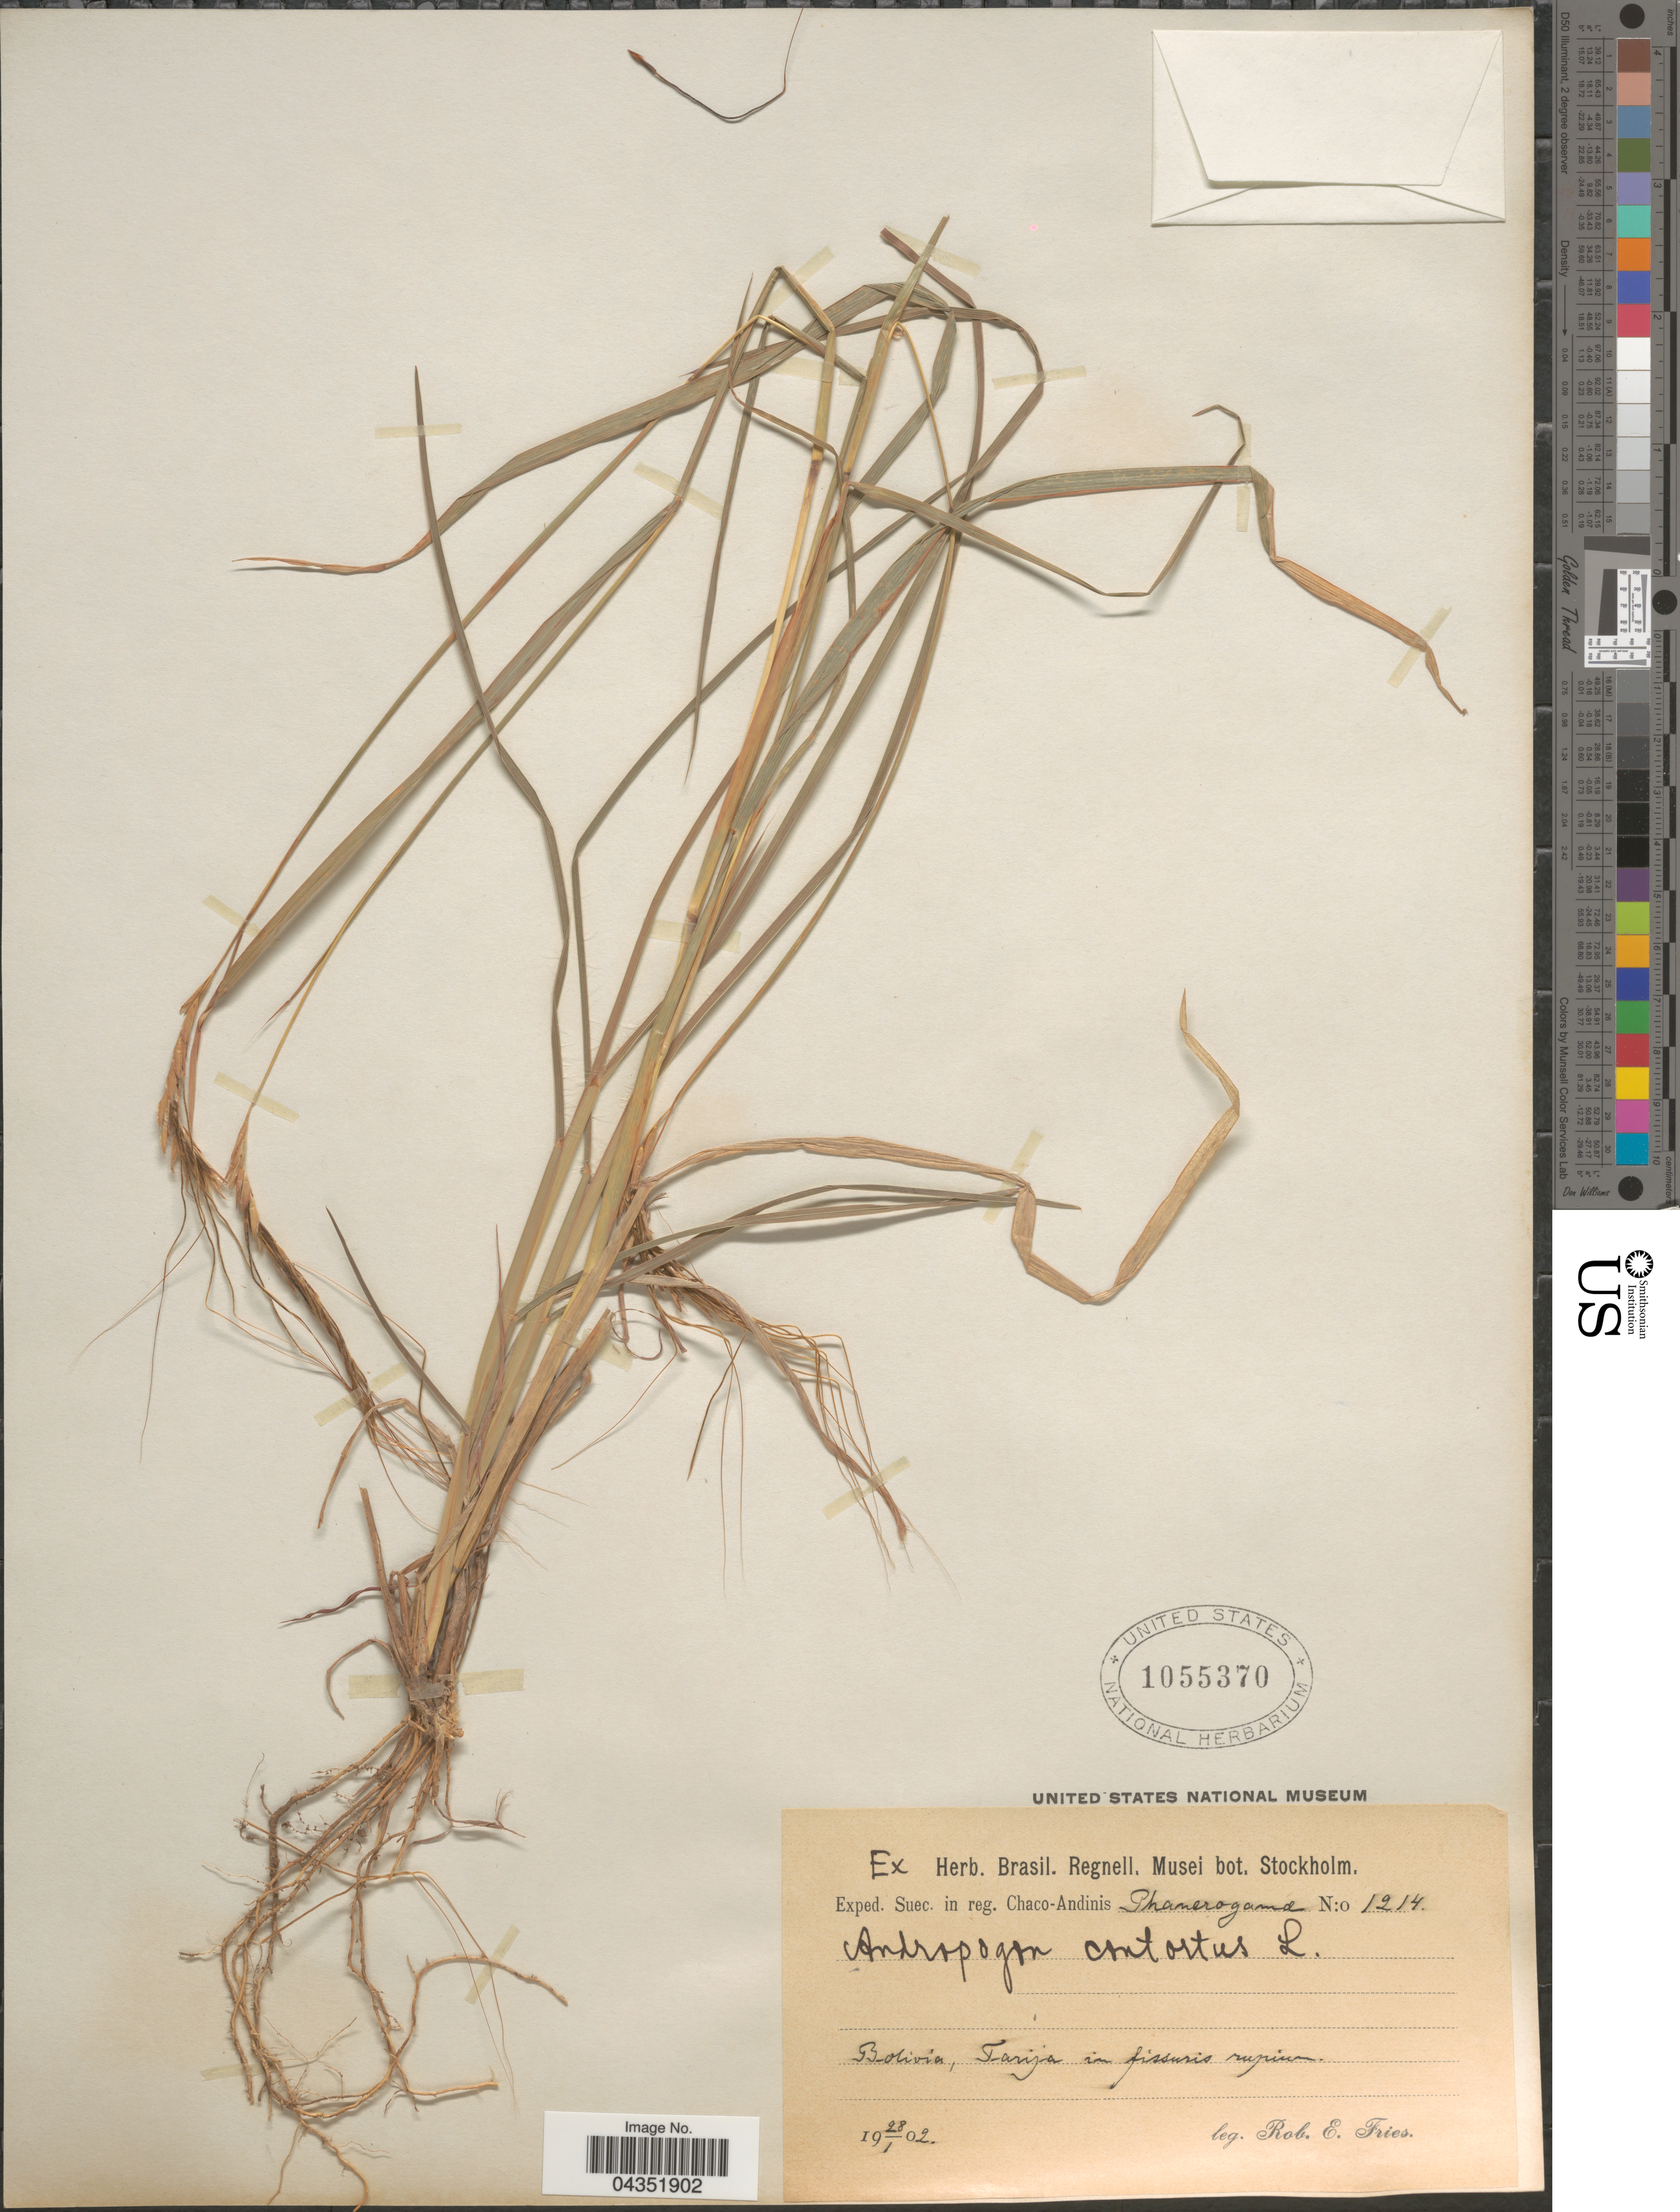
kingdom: Plantae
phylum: Tracheophyta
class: Liliopsida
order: Poales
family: Poaceae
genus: Heteropogon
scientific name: Heteropogon contortus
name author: (L.) P. Beauv. ex Roem. & Schult.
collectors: R. E. Fries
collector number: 1214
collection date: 1902-01-28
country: Bolivia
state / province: Tarija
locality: Exped. Suec. in reg. Chaco-Andinis. Tarija in fissuris rupium.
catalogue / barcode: US 1055370